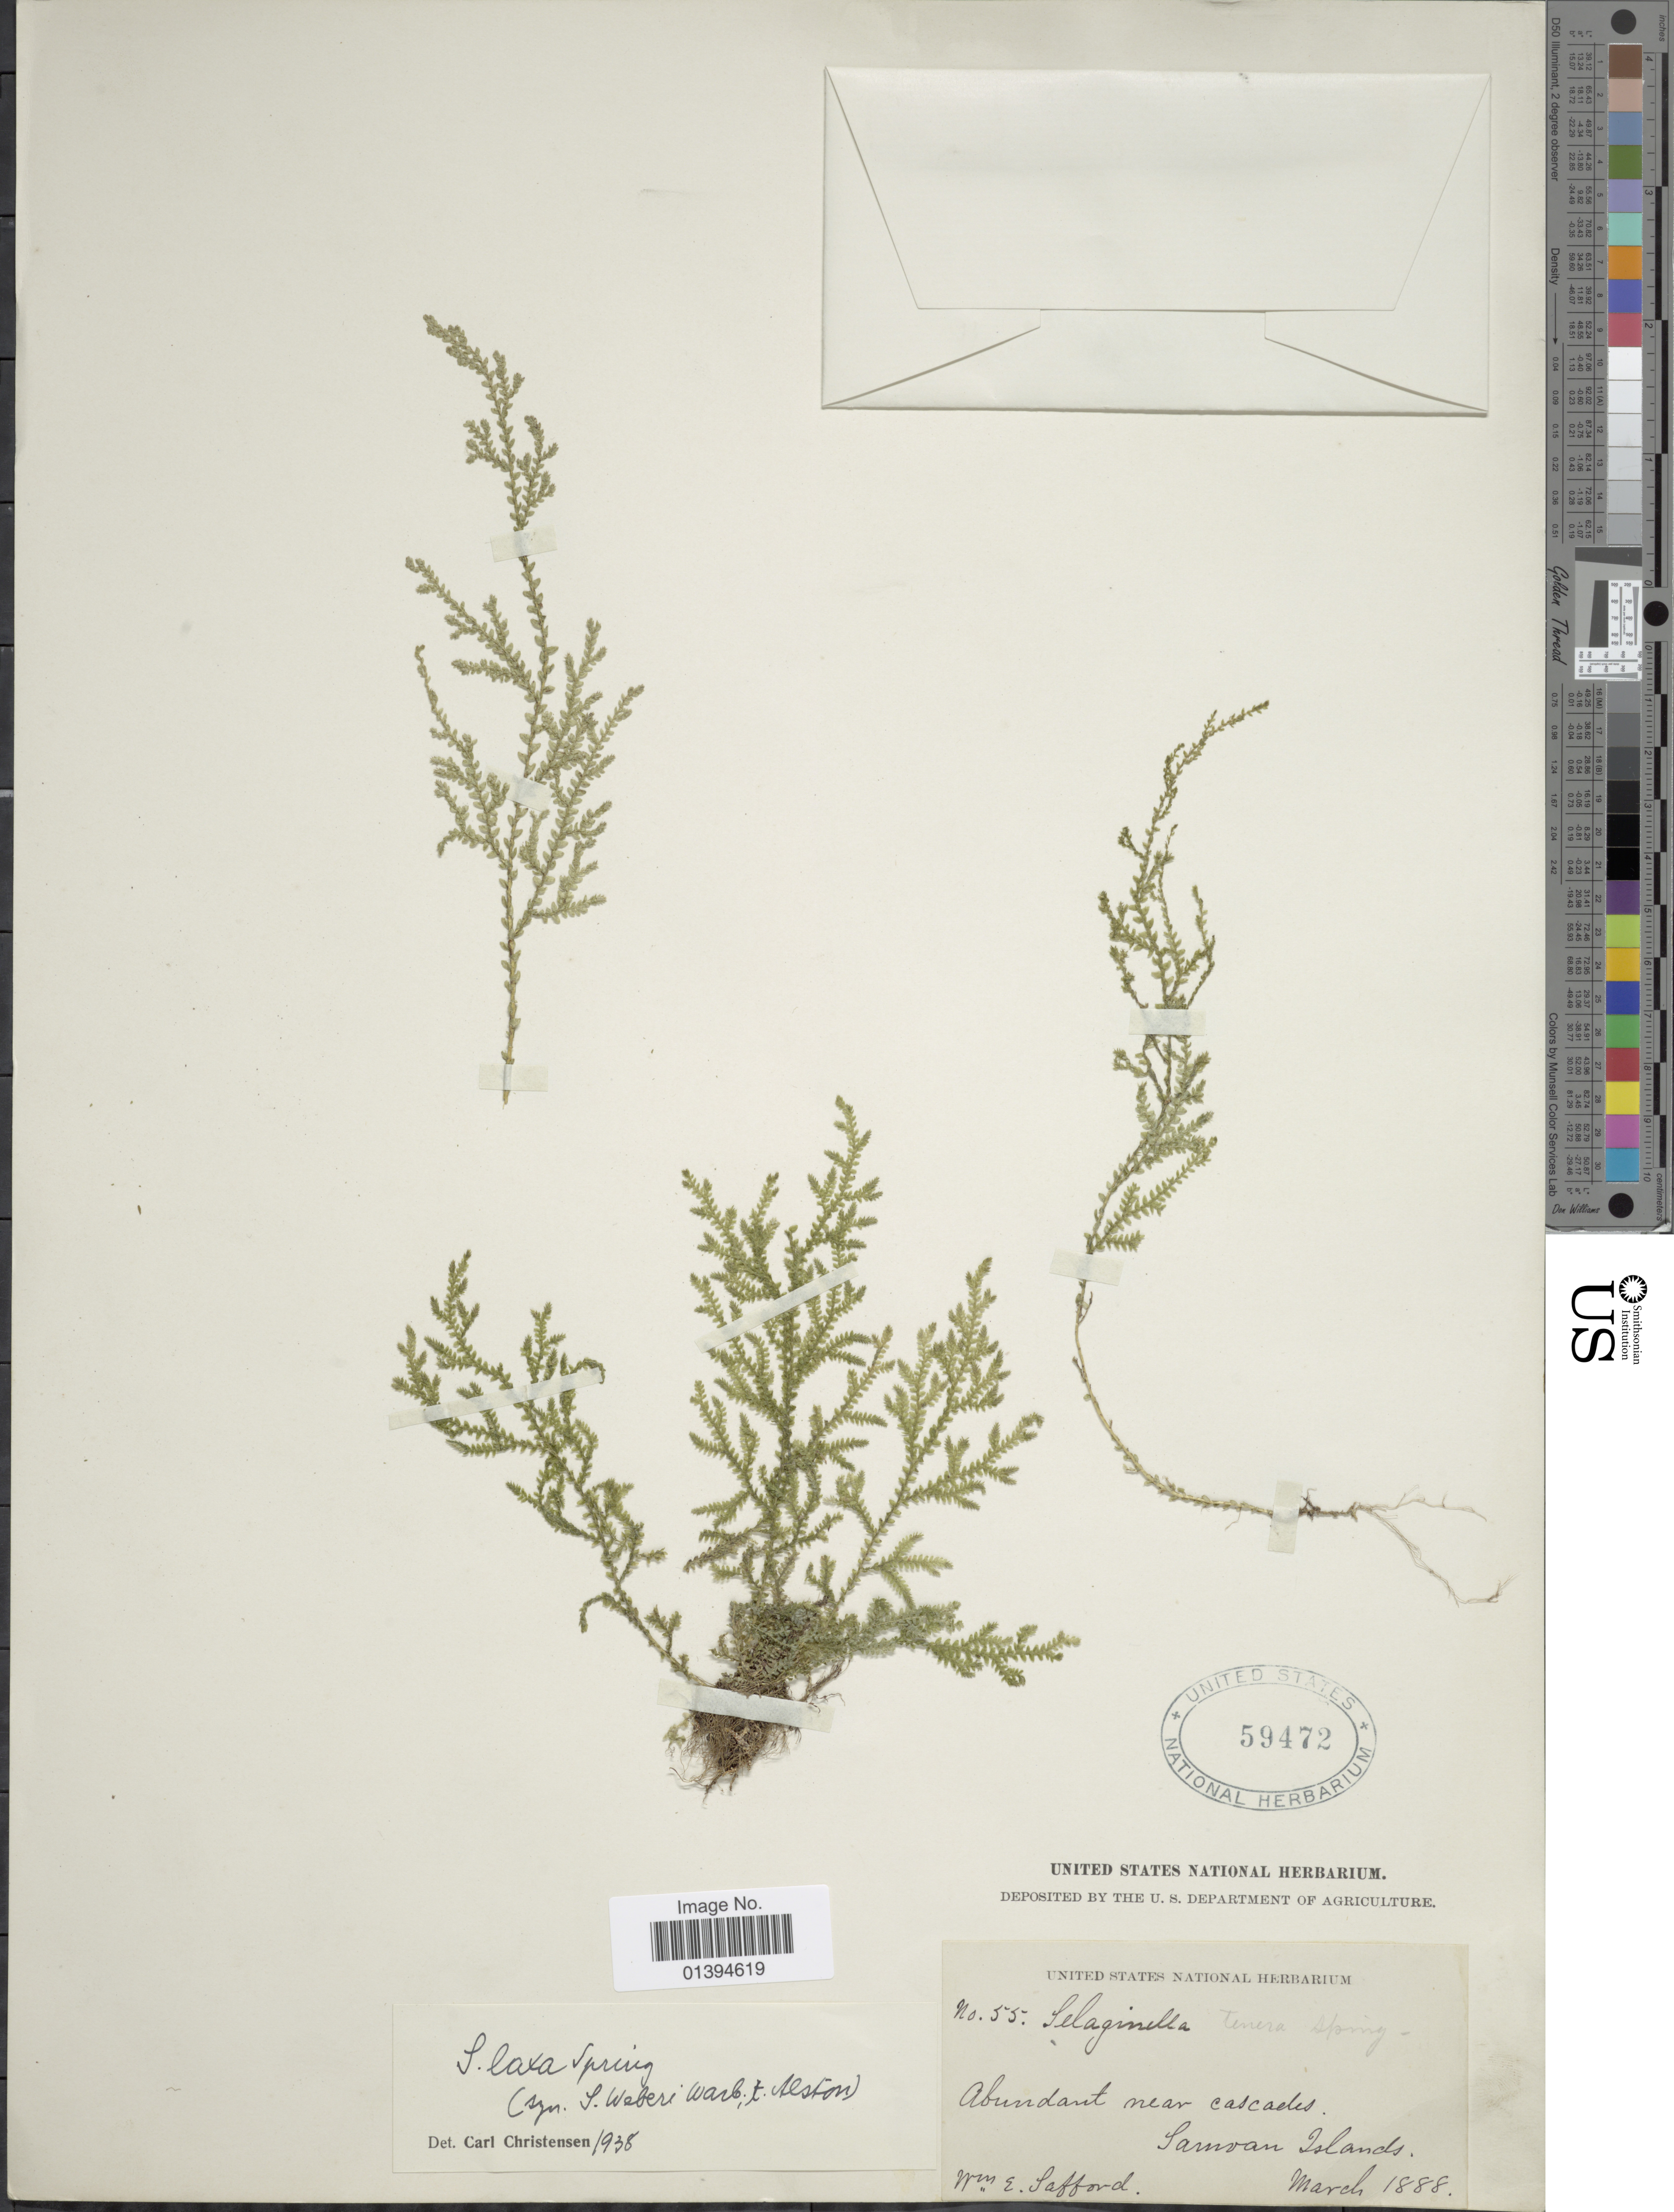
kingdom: Plantae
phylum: Tracheophyta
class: Lycopodiopsida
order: Selaginellales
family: Selaginellaceae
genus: Selaginella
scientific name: Selaginella laxa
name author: Spring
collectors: W. E. Safford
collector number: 55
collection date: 1888-03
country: Samoa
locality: Samoan islands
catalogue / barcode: US 59472